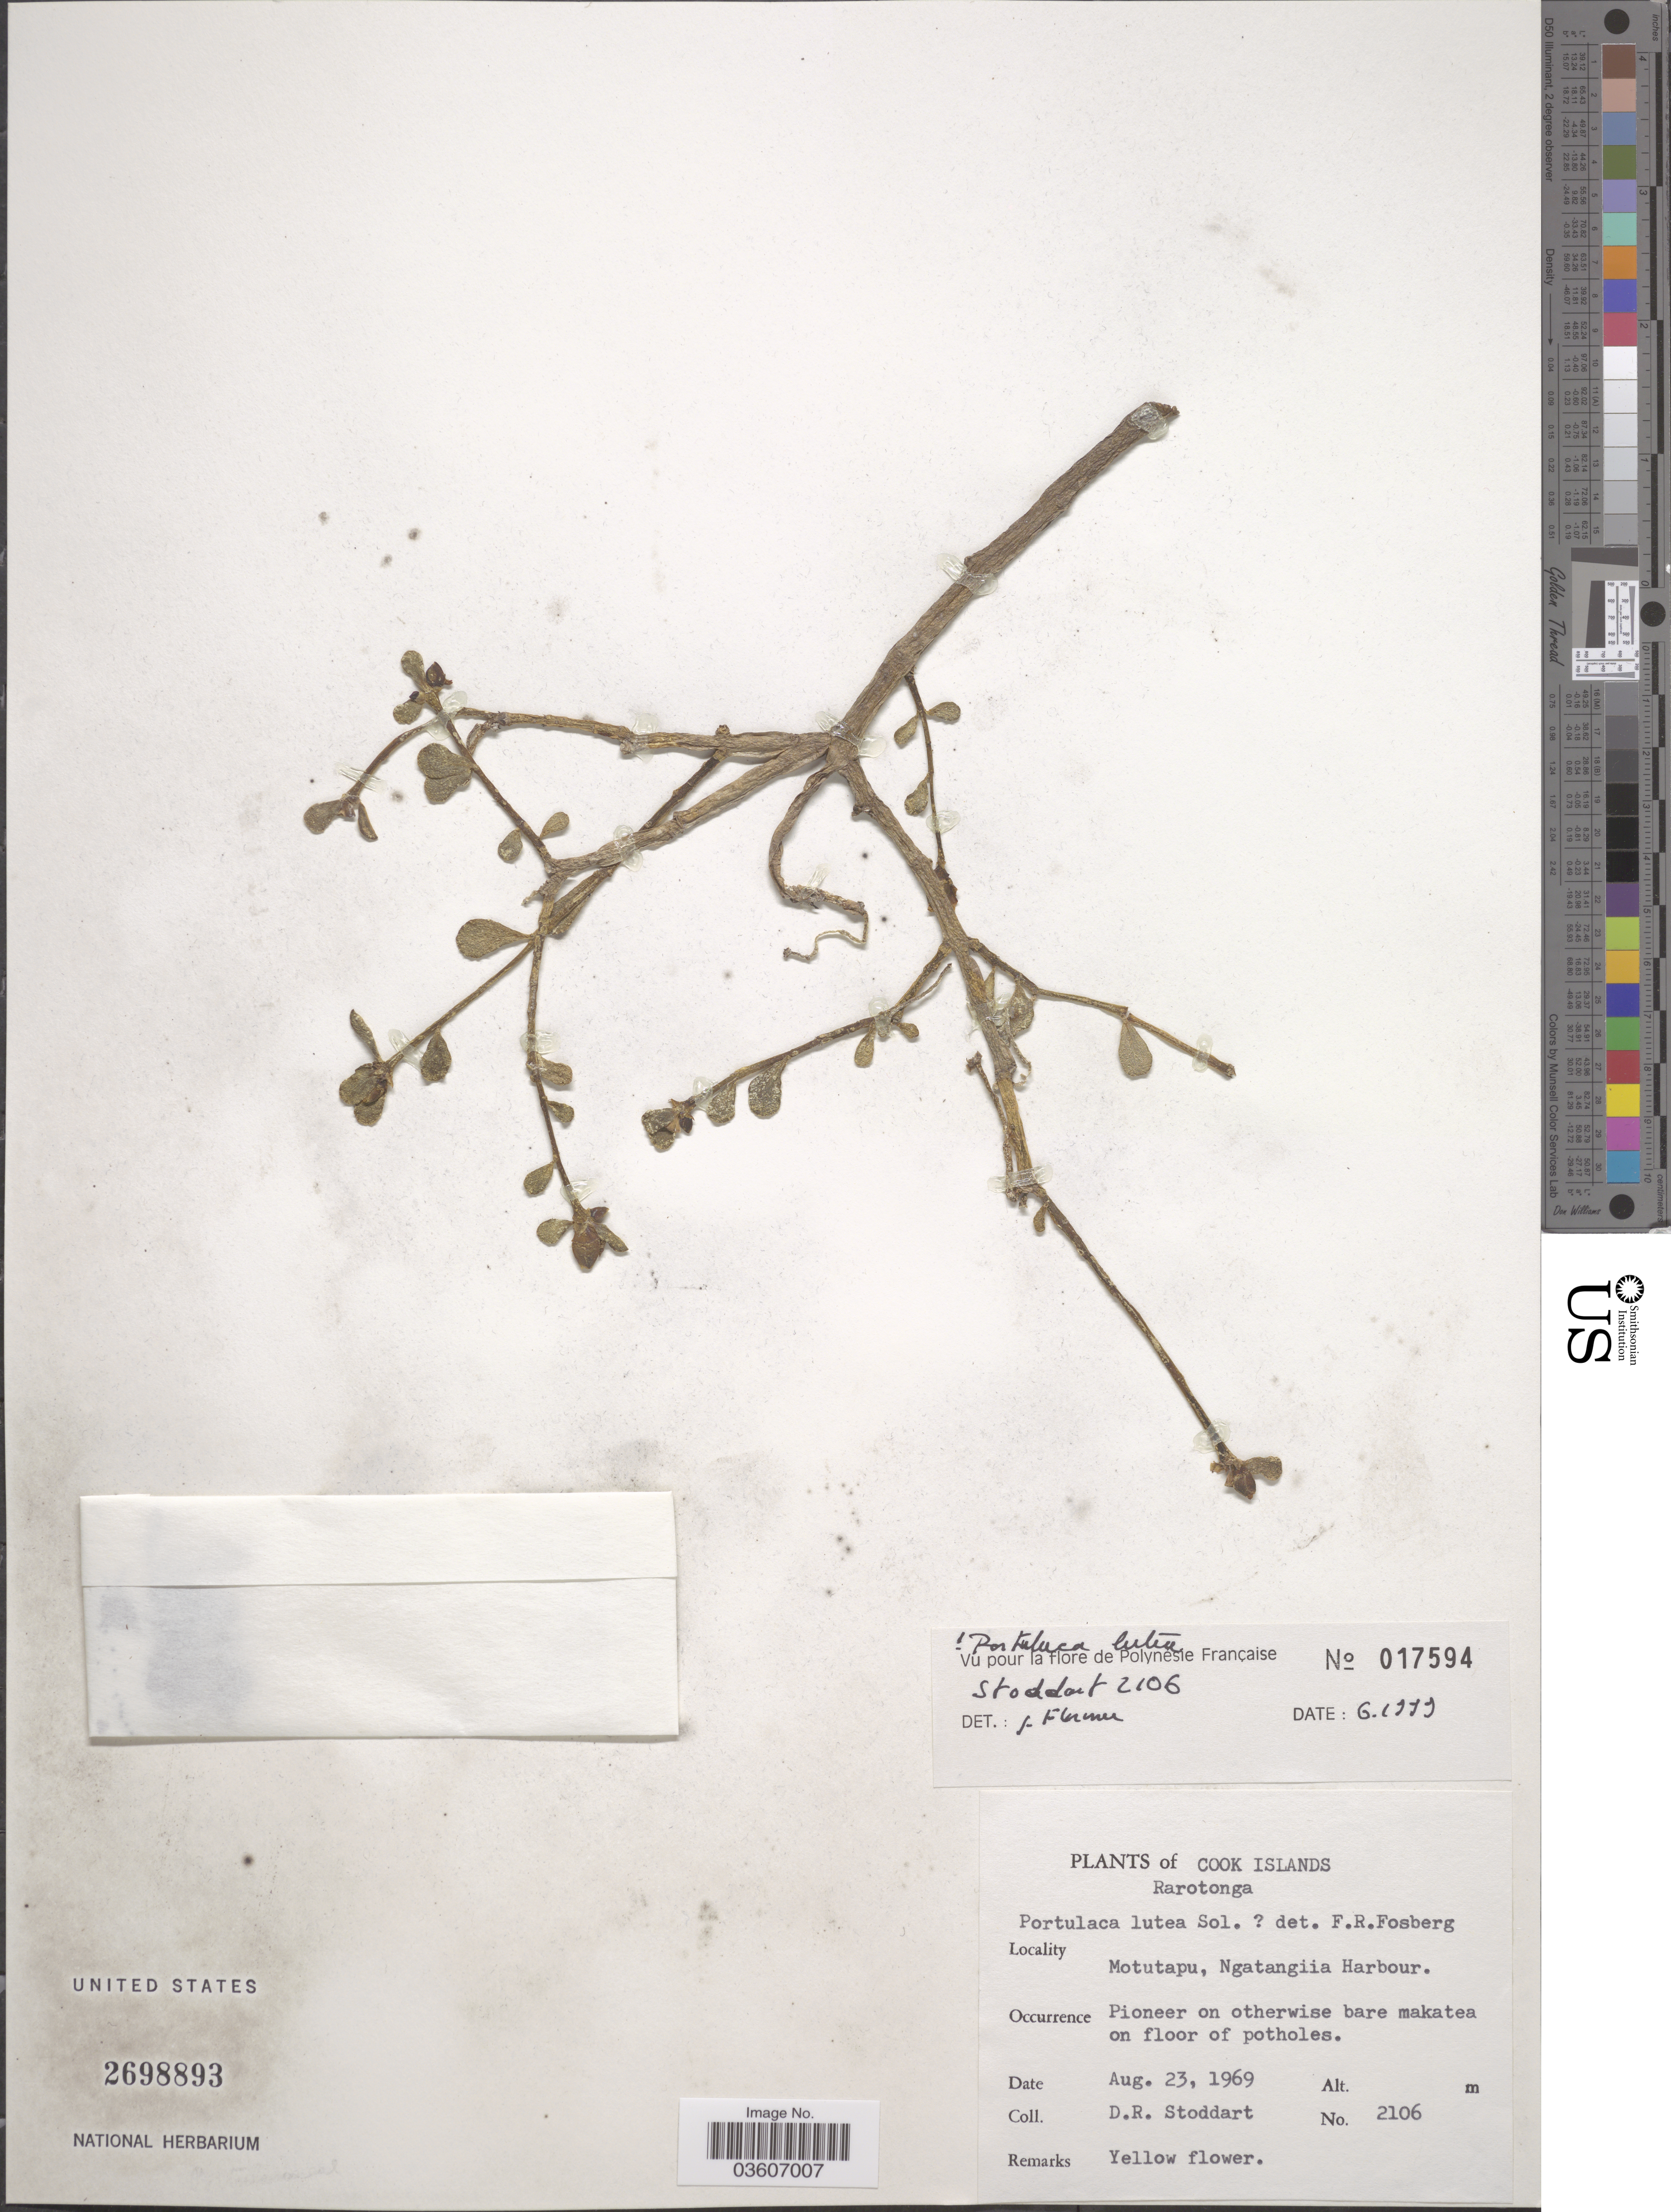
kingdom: Plantae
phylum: Tracheophyta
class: Magnoliopsida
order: Caryophyllales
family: Portulacaceae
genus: Portulaca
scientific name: Portulaca lutea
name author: Sol. ex G. Forst.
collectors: D. R. Stoddart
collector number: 2106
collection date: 1969-08-23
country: Tonga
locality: Cook Islands. Rarotonga. Motutapu, Ngatangiia Harbour.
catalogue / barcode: US 2698893